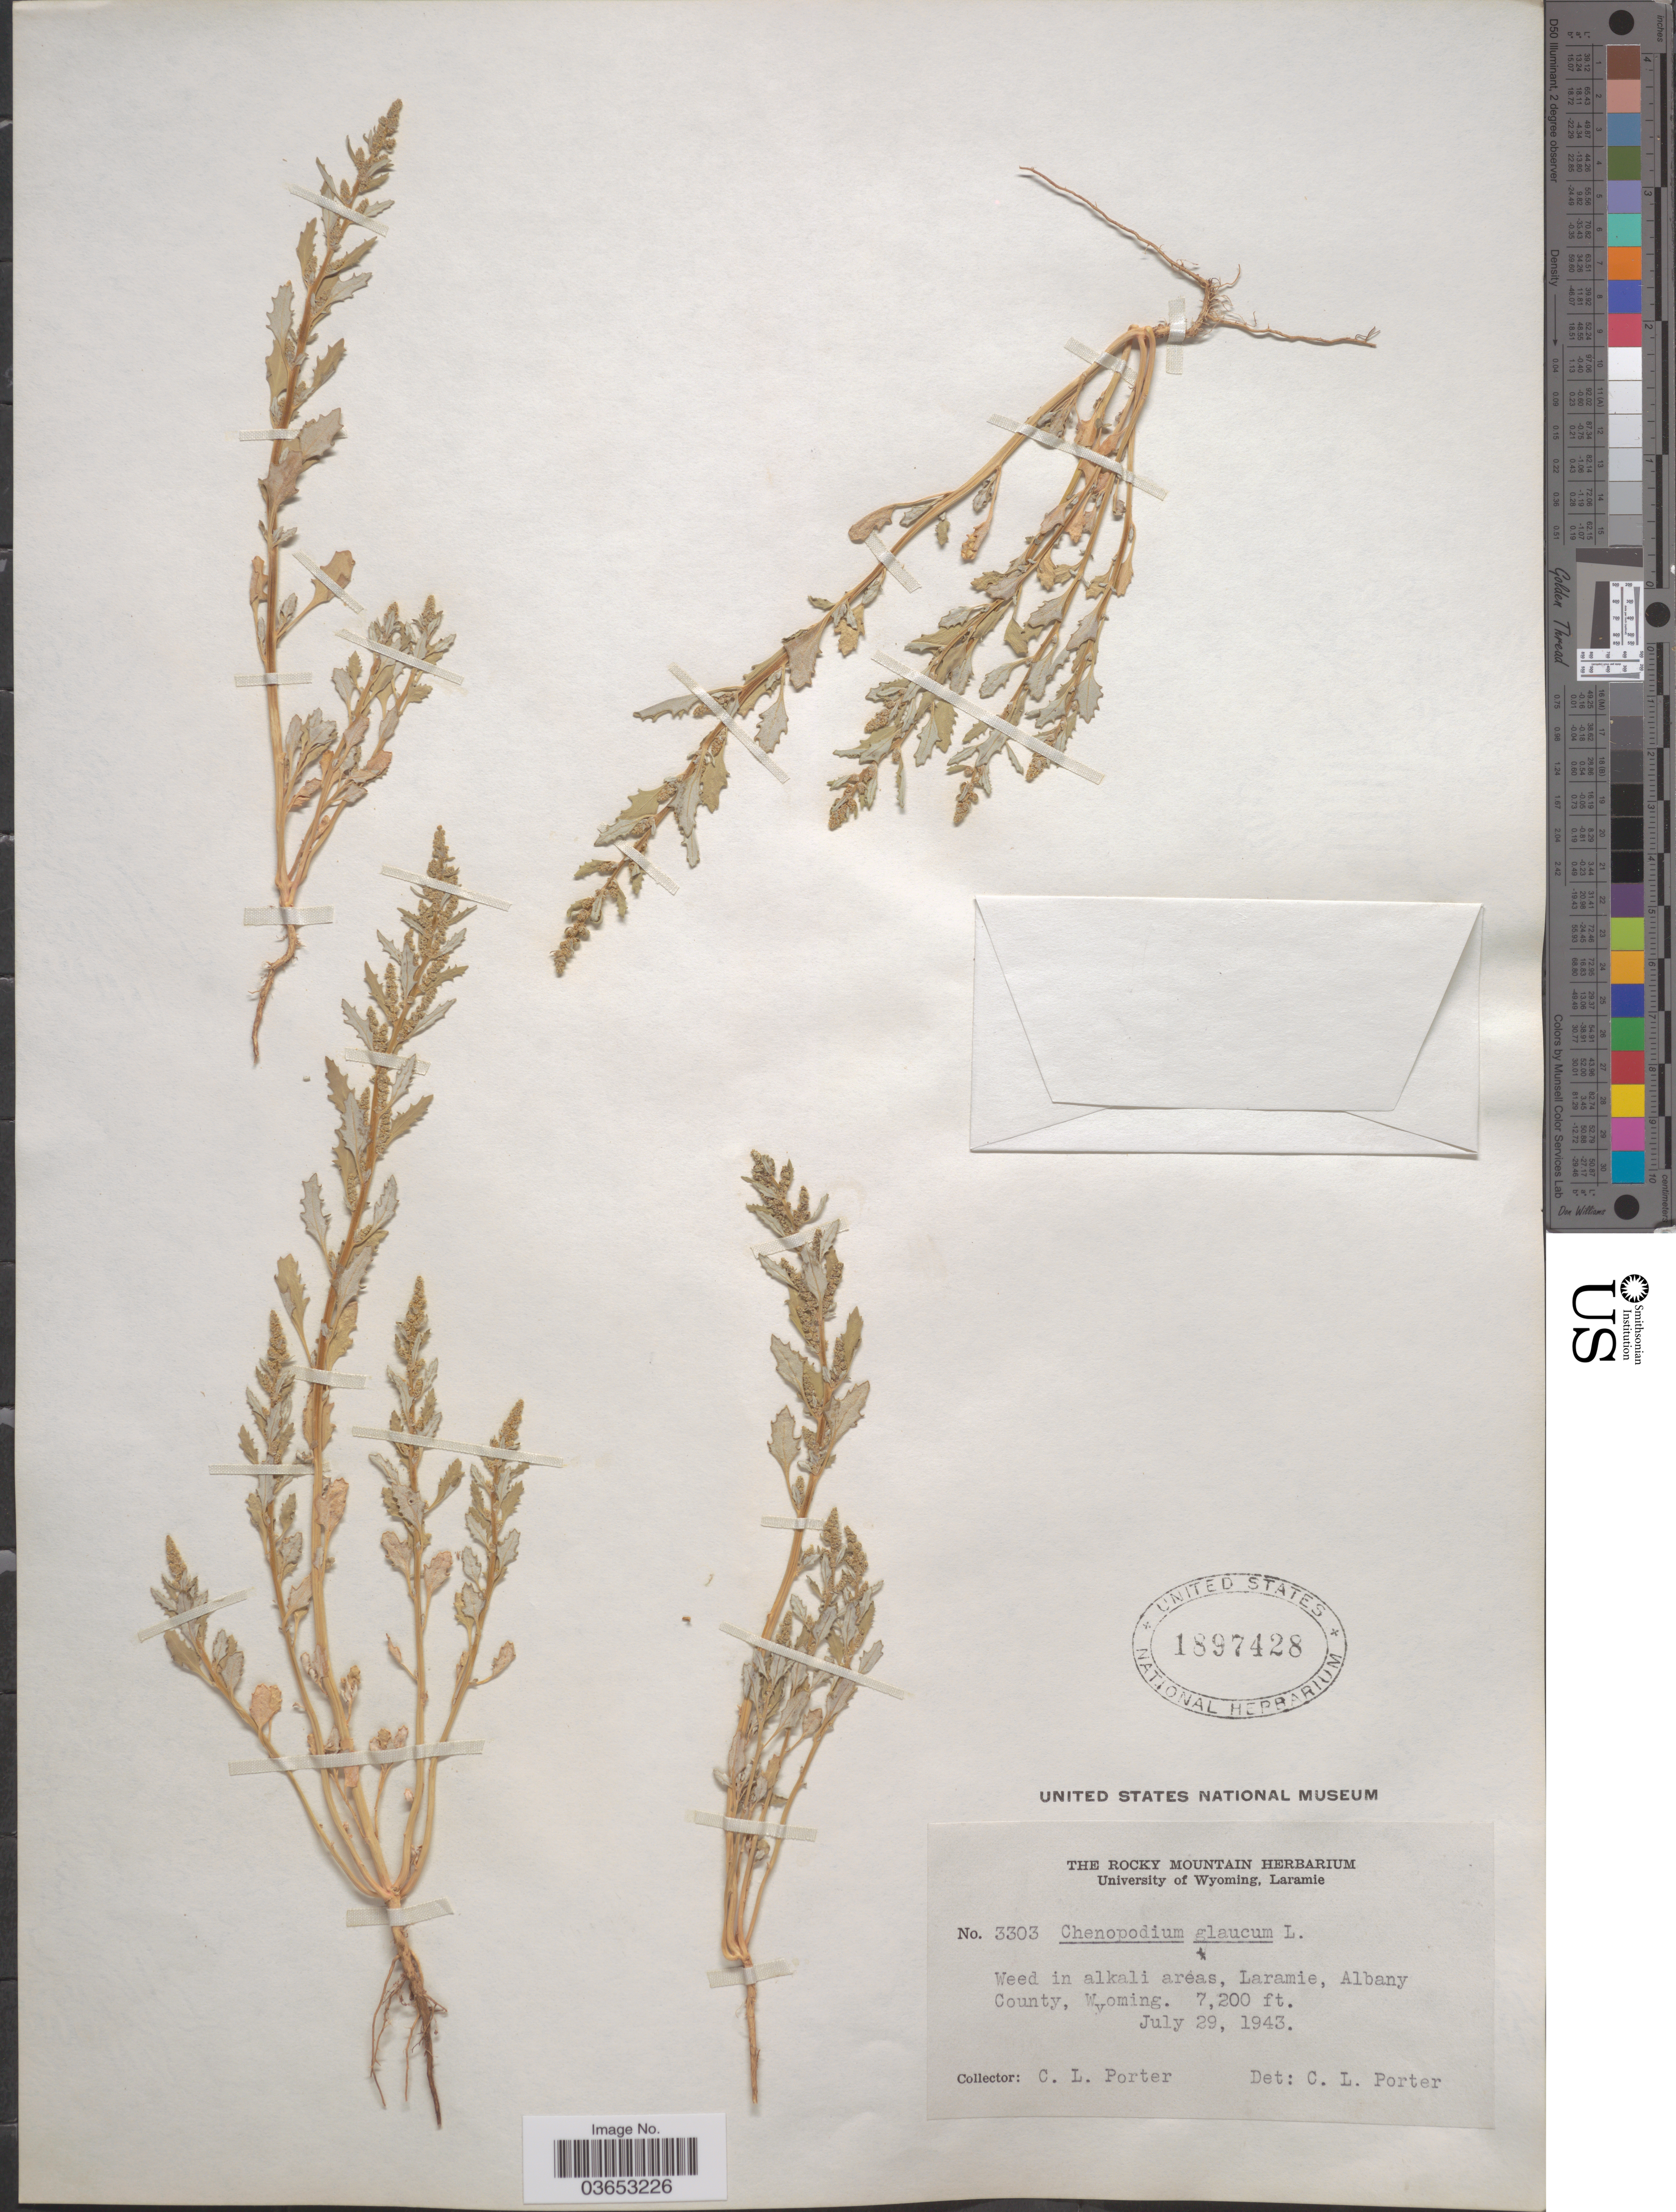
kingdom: Plantae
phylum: Tracheophyta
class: Magnoliopsida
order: Caryophyllales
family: Amaranthaceae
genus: Chenopodium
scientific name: Chenopodium glaucum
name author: L.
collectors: C. L. Porter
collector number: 3303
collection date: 1943-07-29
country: United States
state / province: Wyoming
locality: Laramie, Albany County.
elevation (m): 2195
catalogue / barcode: US 1897428